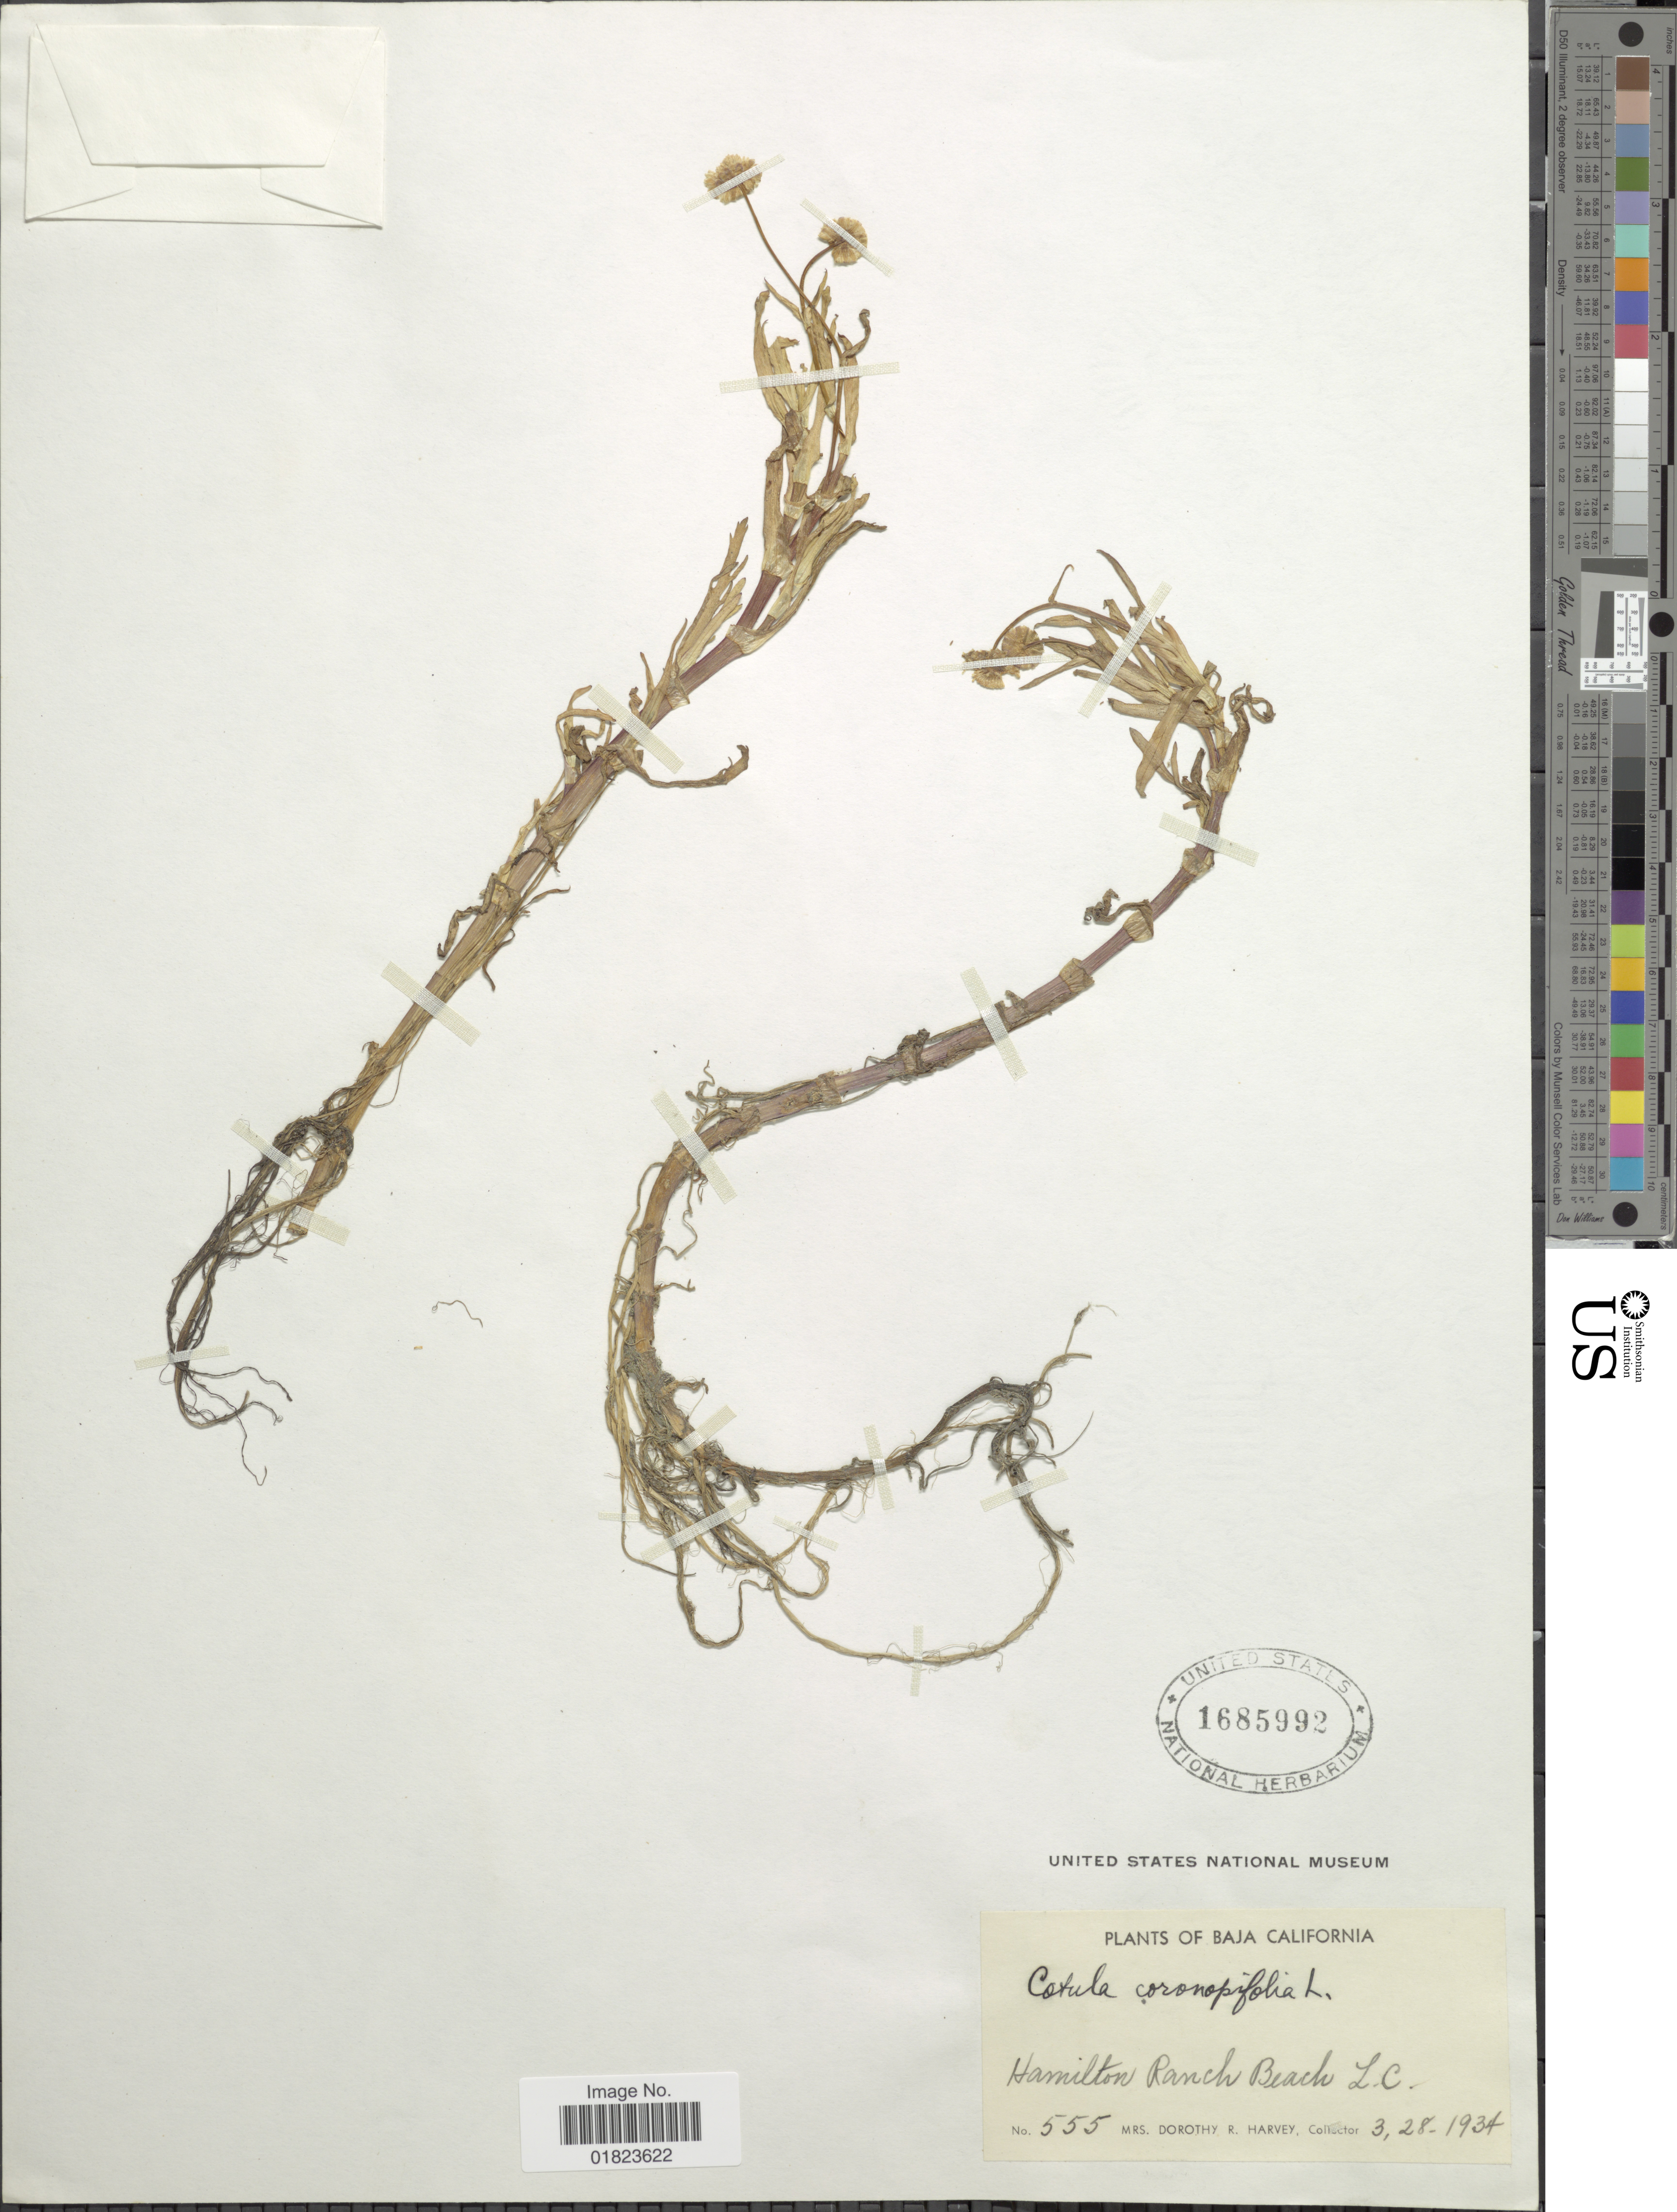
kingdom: Plantae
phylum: Tracheophyta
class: Magnoliopsida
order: Asterales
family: Asteraceae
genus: Cotula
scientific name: Cotula coronopifolia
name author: L.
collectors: D. R. Harvey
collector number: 555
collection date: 1934-03-28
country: Mexico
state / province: Baja California Norte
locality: Hamilton Ranch Beach, L. C.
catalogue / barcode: US 1685992